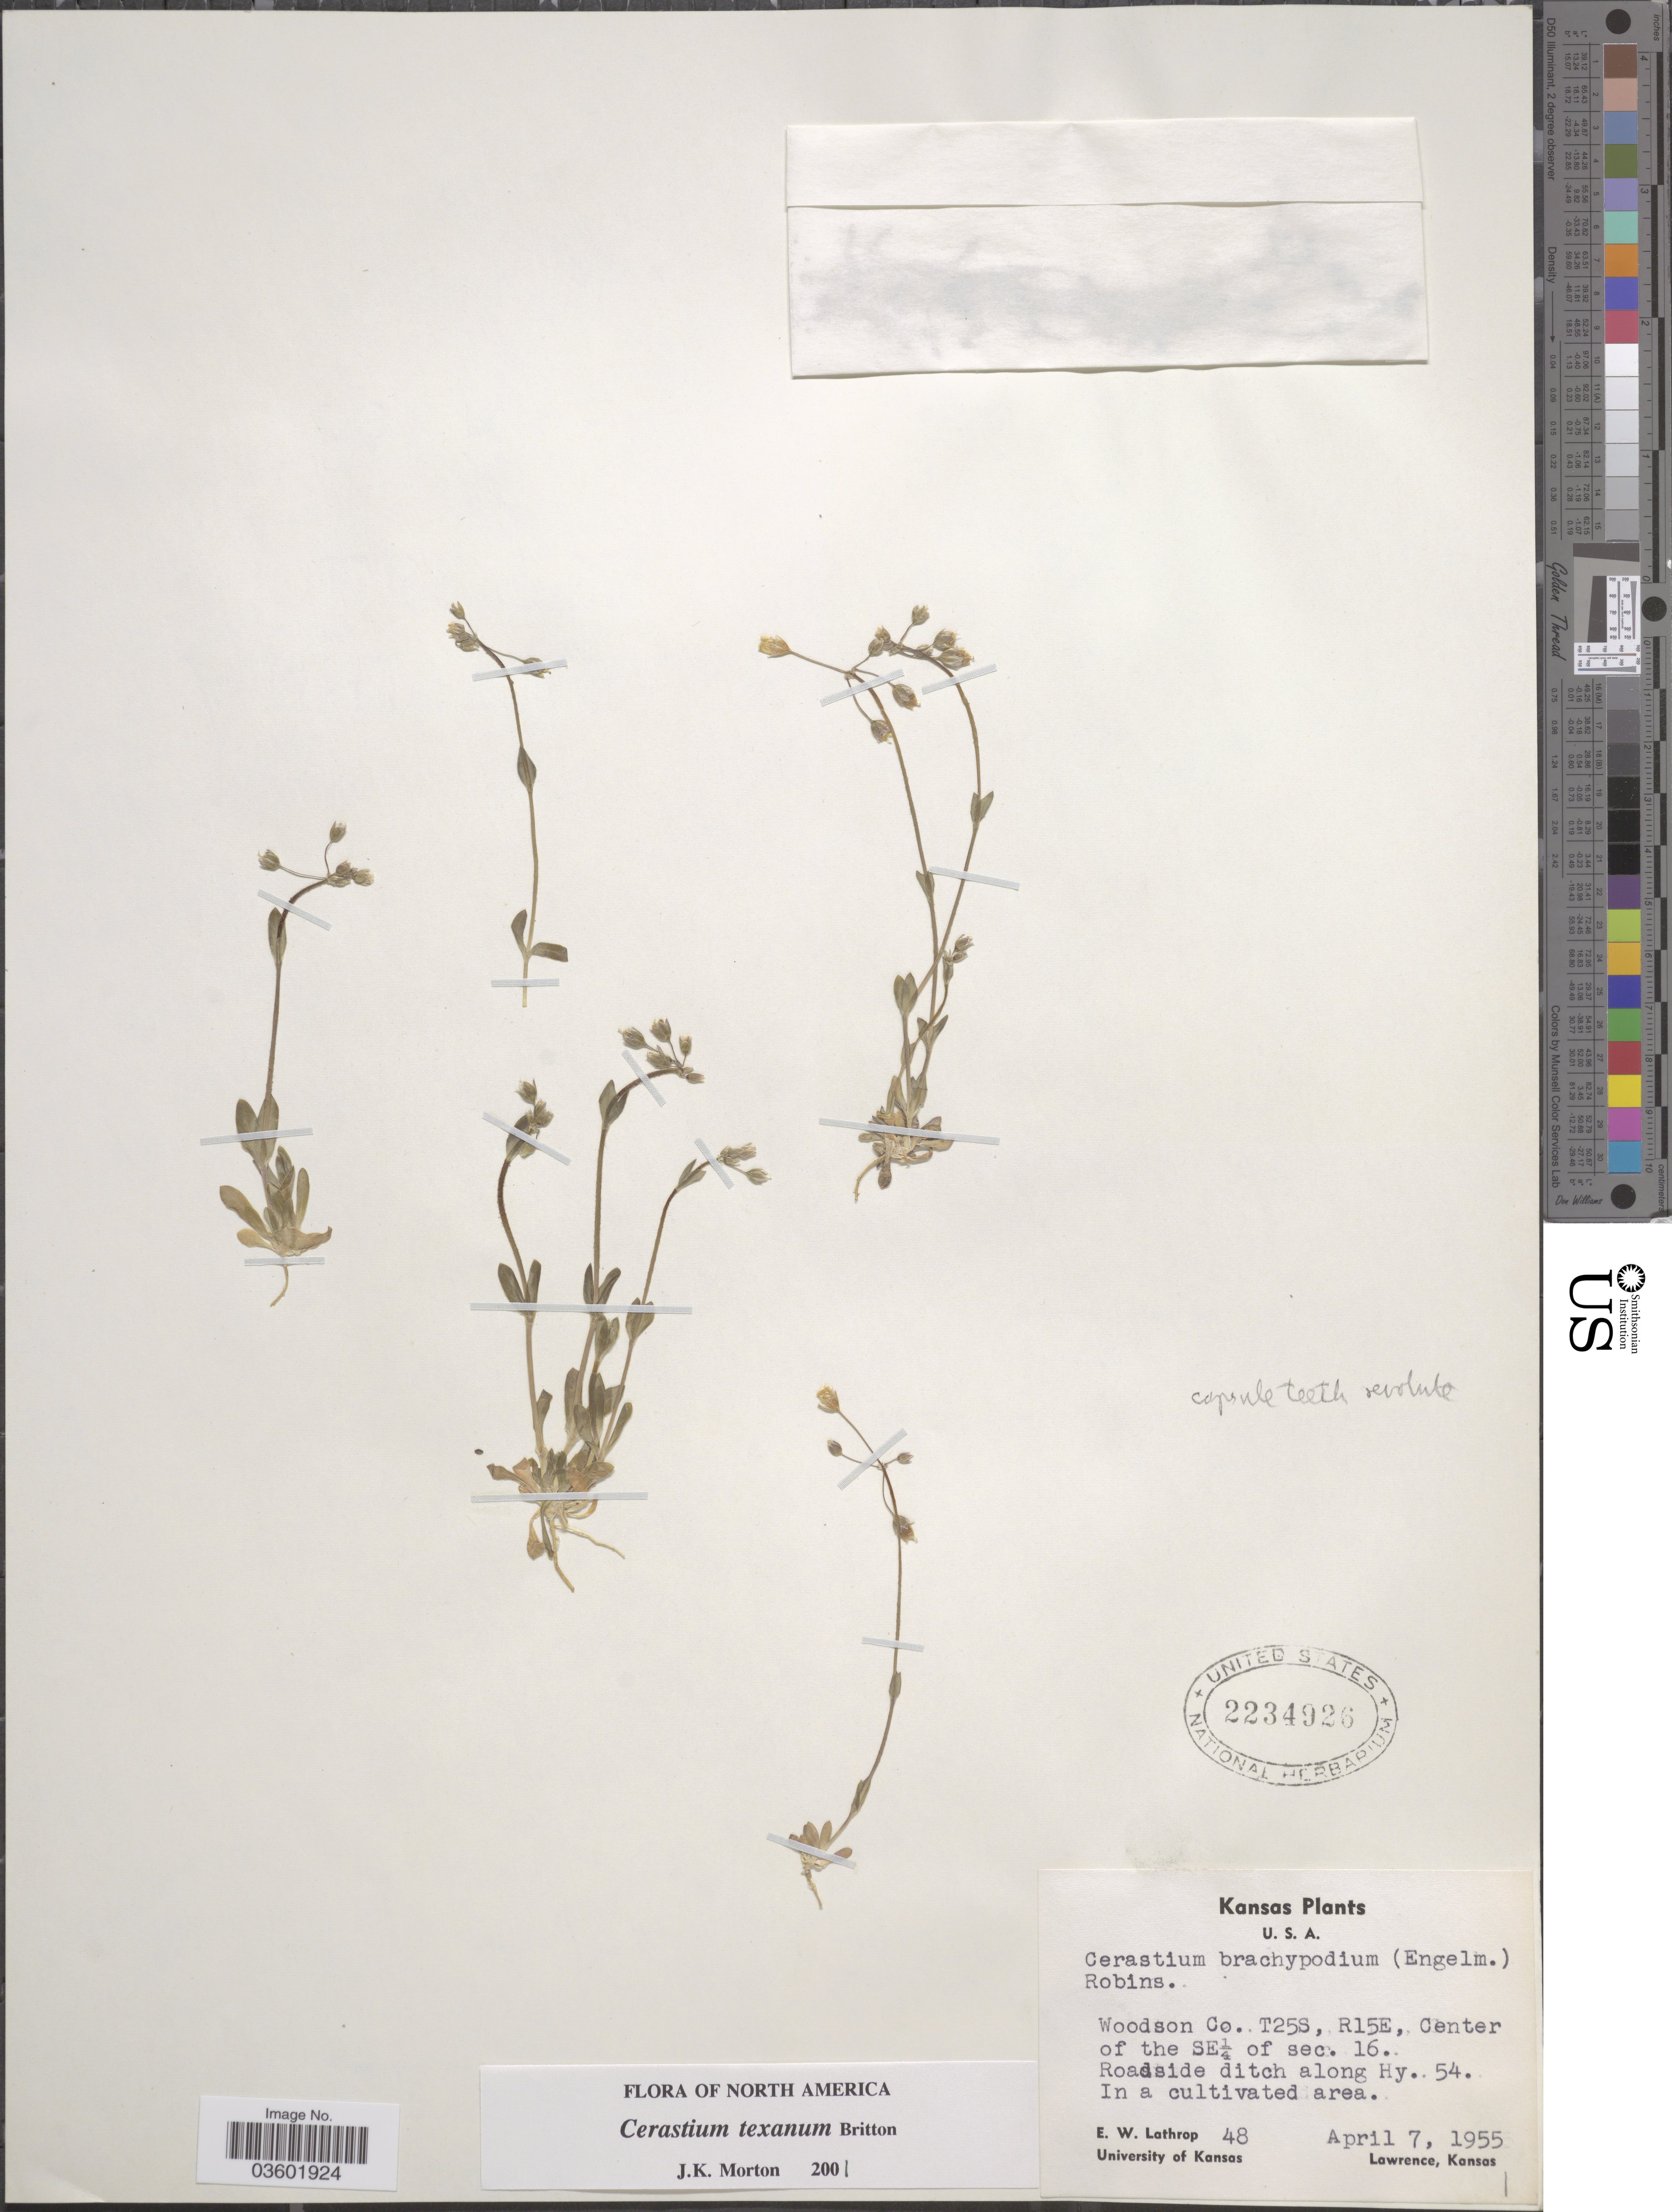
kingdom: Plantae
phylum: Tracheophyta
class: Magnoliopsida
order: Caryophyllales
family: Caryophyllaceae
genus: Cerastium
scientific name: Cerastium texanum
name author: Britton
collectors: E. W. Lathrop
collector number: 48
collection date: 1955-04-07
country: United States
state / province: Kansas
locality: Woodson Co. T25S, R15E, Center of the SE¼ of sec. 16. Along Hy. 54.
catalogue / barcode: US 2234926